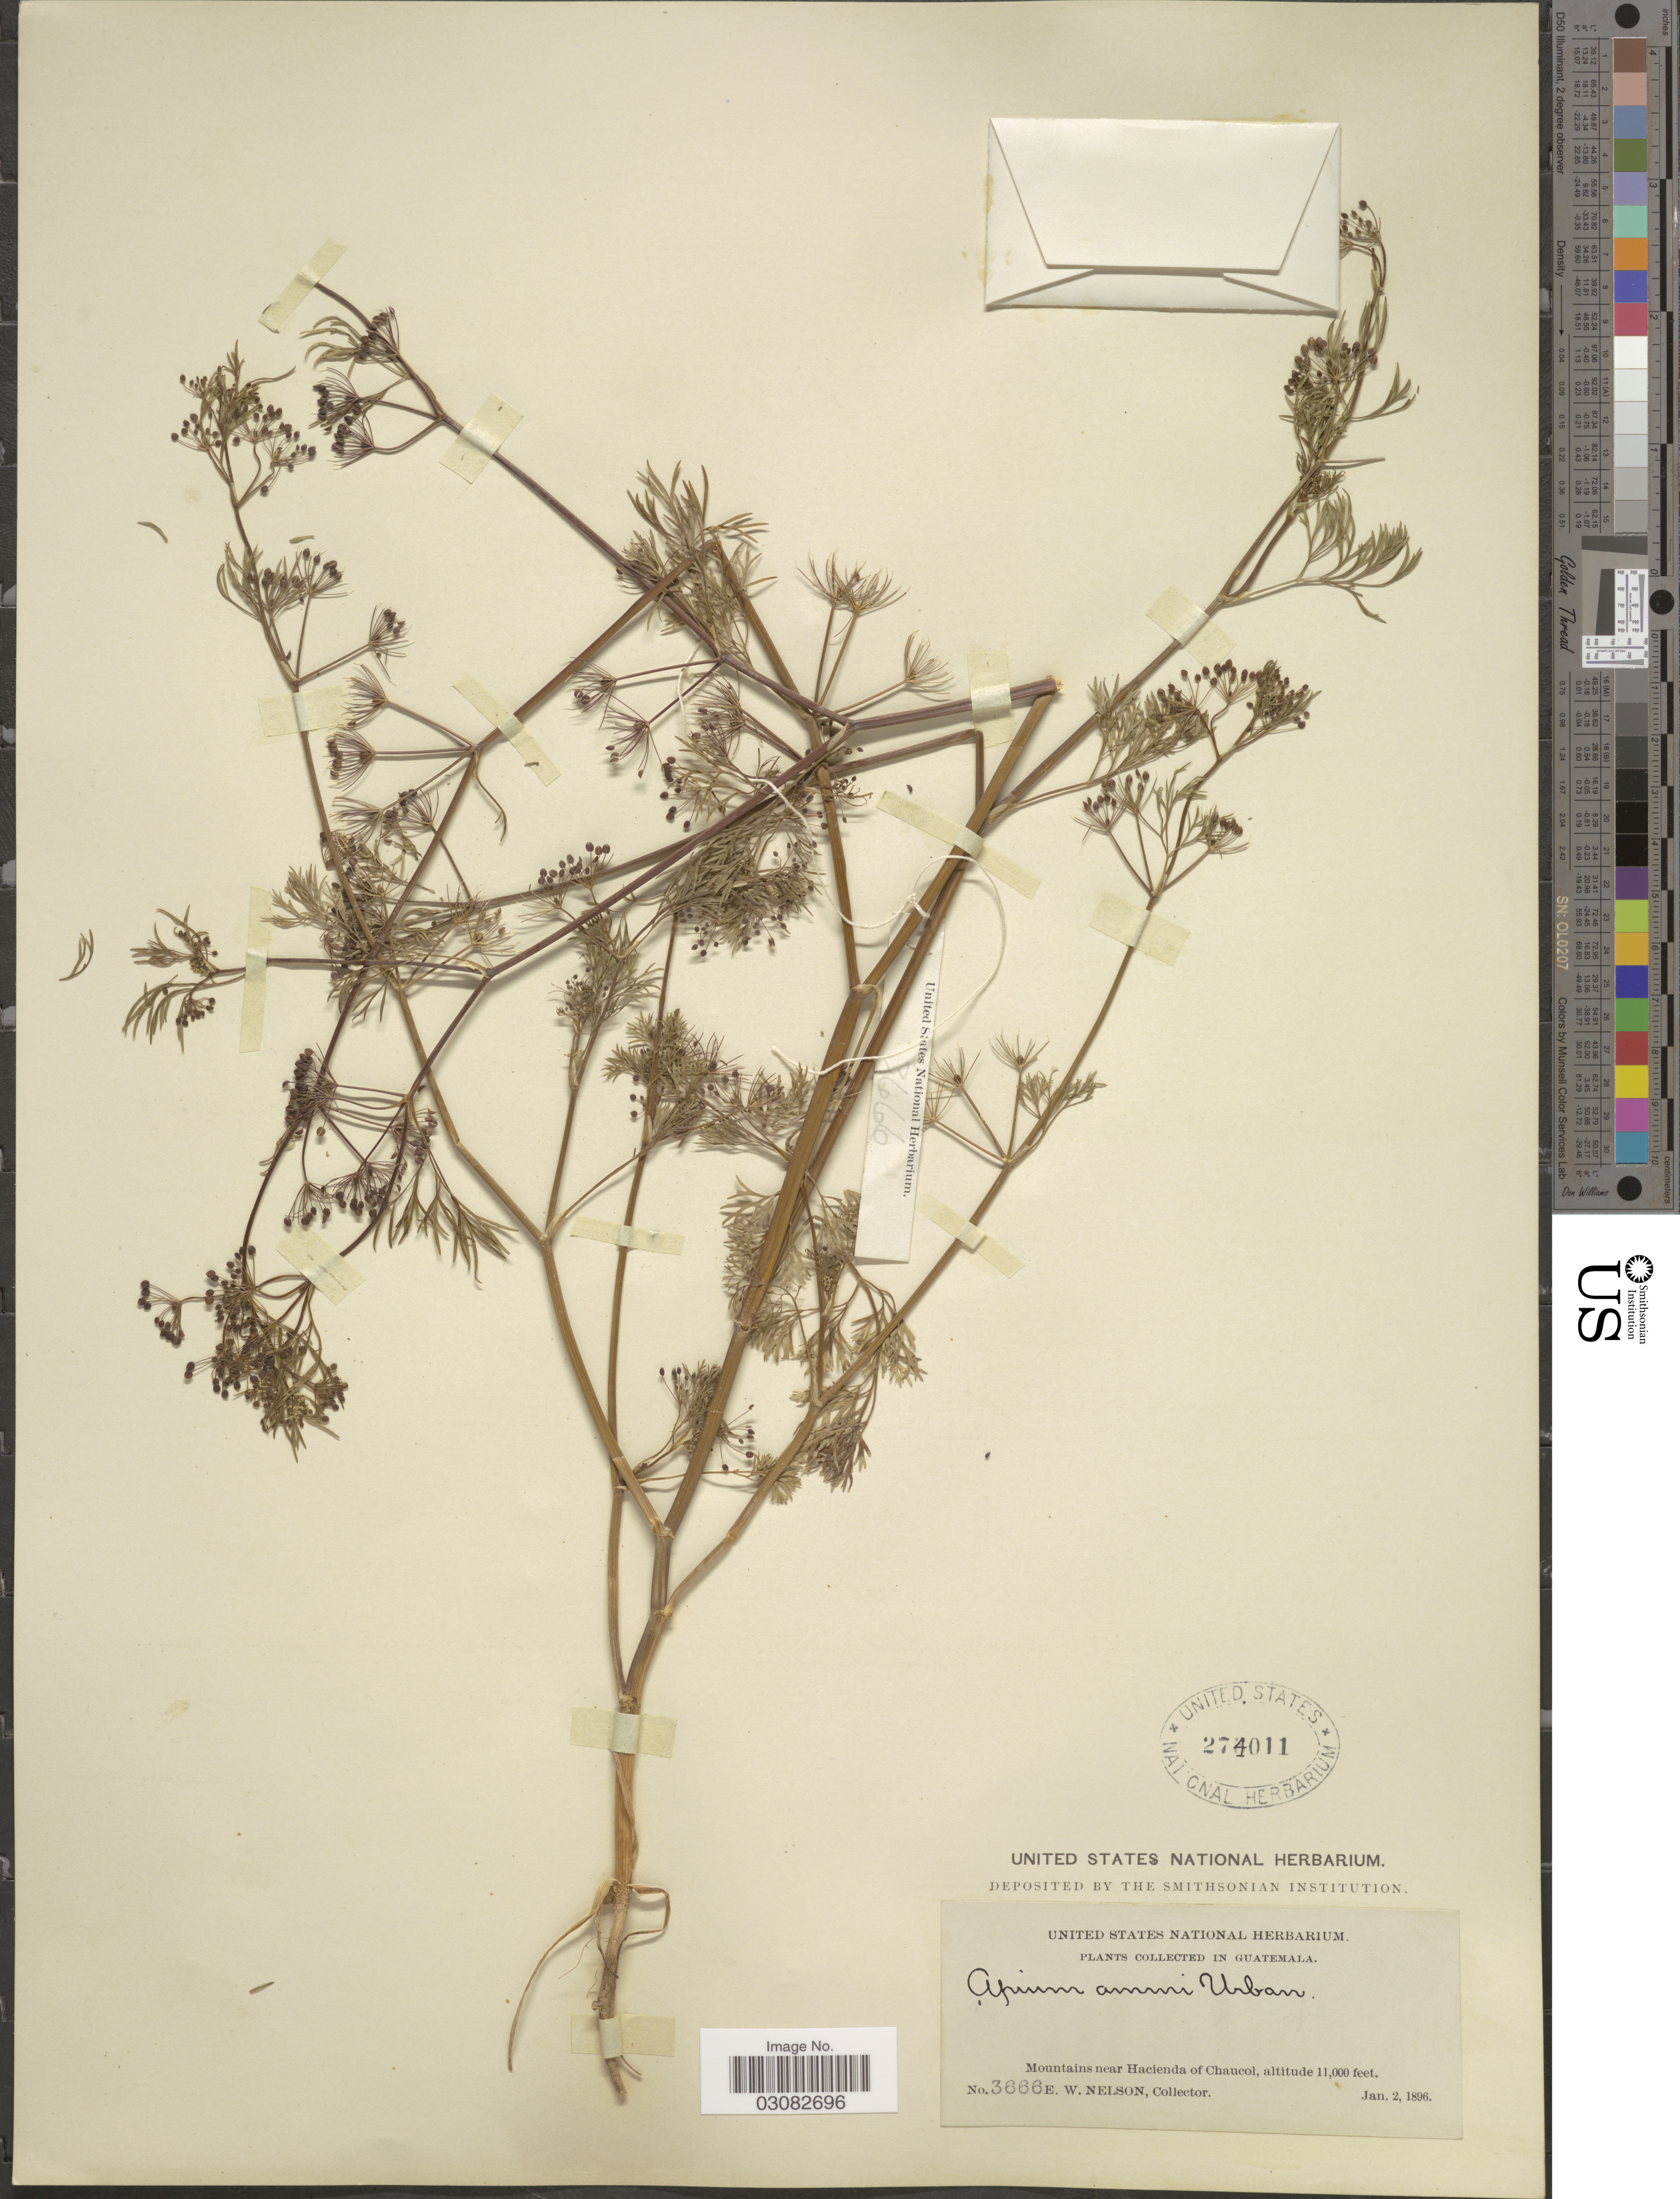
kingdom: Plantae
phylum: Tracheophyta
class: Magnoliopsida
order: Apiales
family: Apiaceae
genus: Apium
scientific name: Apium ammi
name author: (Jacq.) Urb.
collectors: E. W. Nelson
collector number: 3666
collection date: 1896-01-02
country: Guatemala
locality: Mountains near Hacienda of Chaucol.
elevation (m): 3353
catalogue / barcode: US 274011